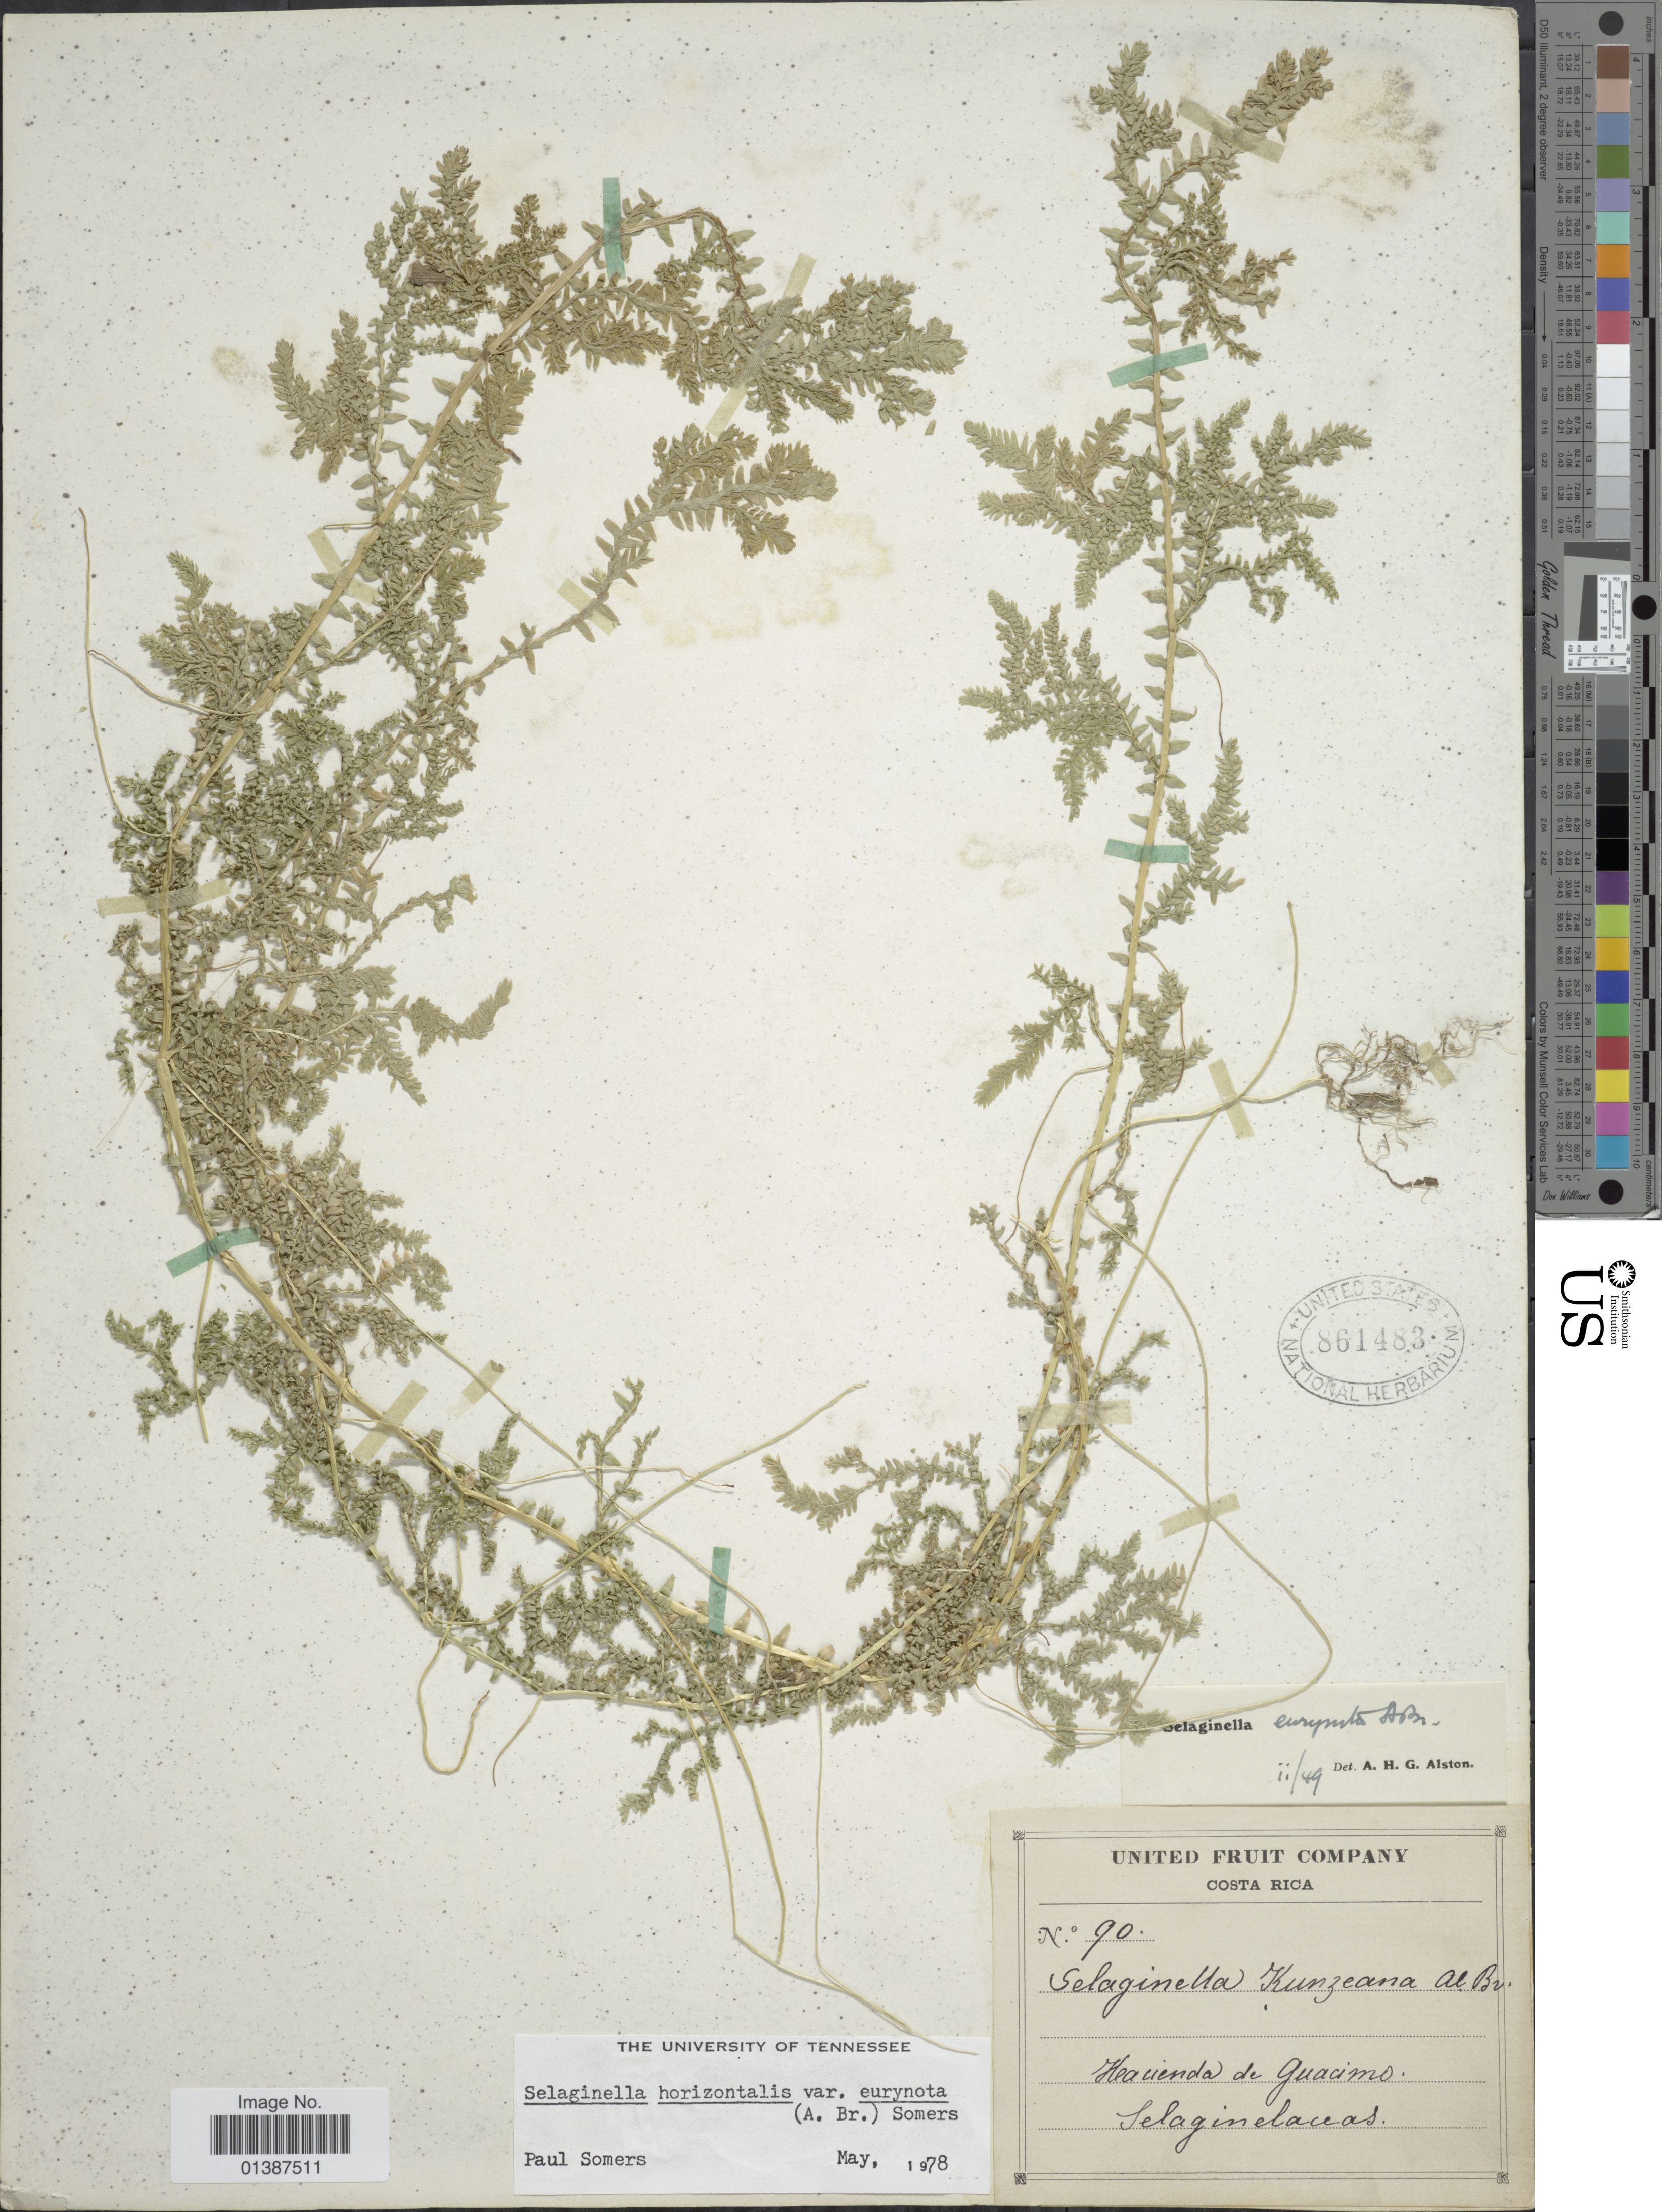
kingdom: Plantae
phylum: Tracheophyta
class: Lycopodiopsida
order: Selaginellales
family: Selaginellaceae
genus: Selaginella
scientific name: Selaginella eurynota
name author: A. Braun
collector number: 90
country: Costa Rica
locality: Hacienda de Guacimo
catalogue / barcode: US 861483